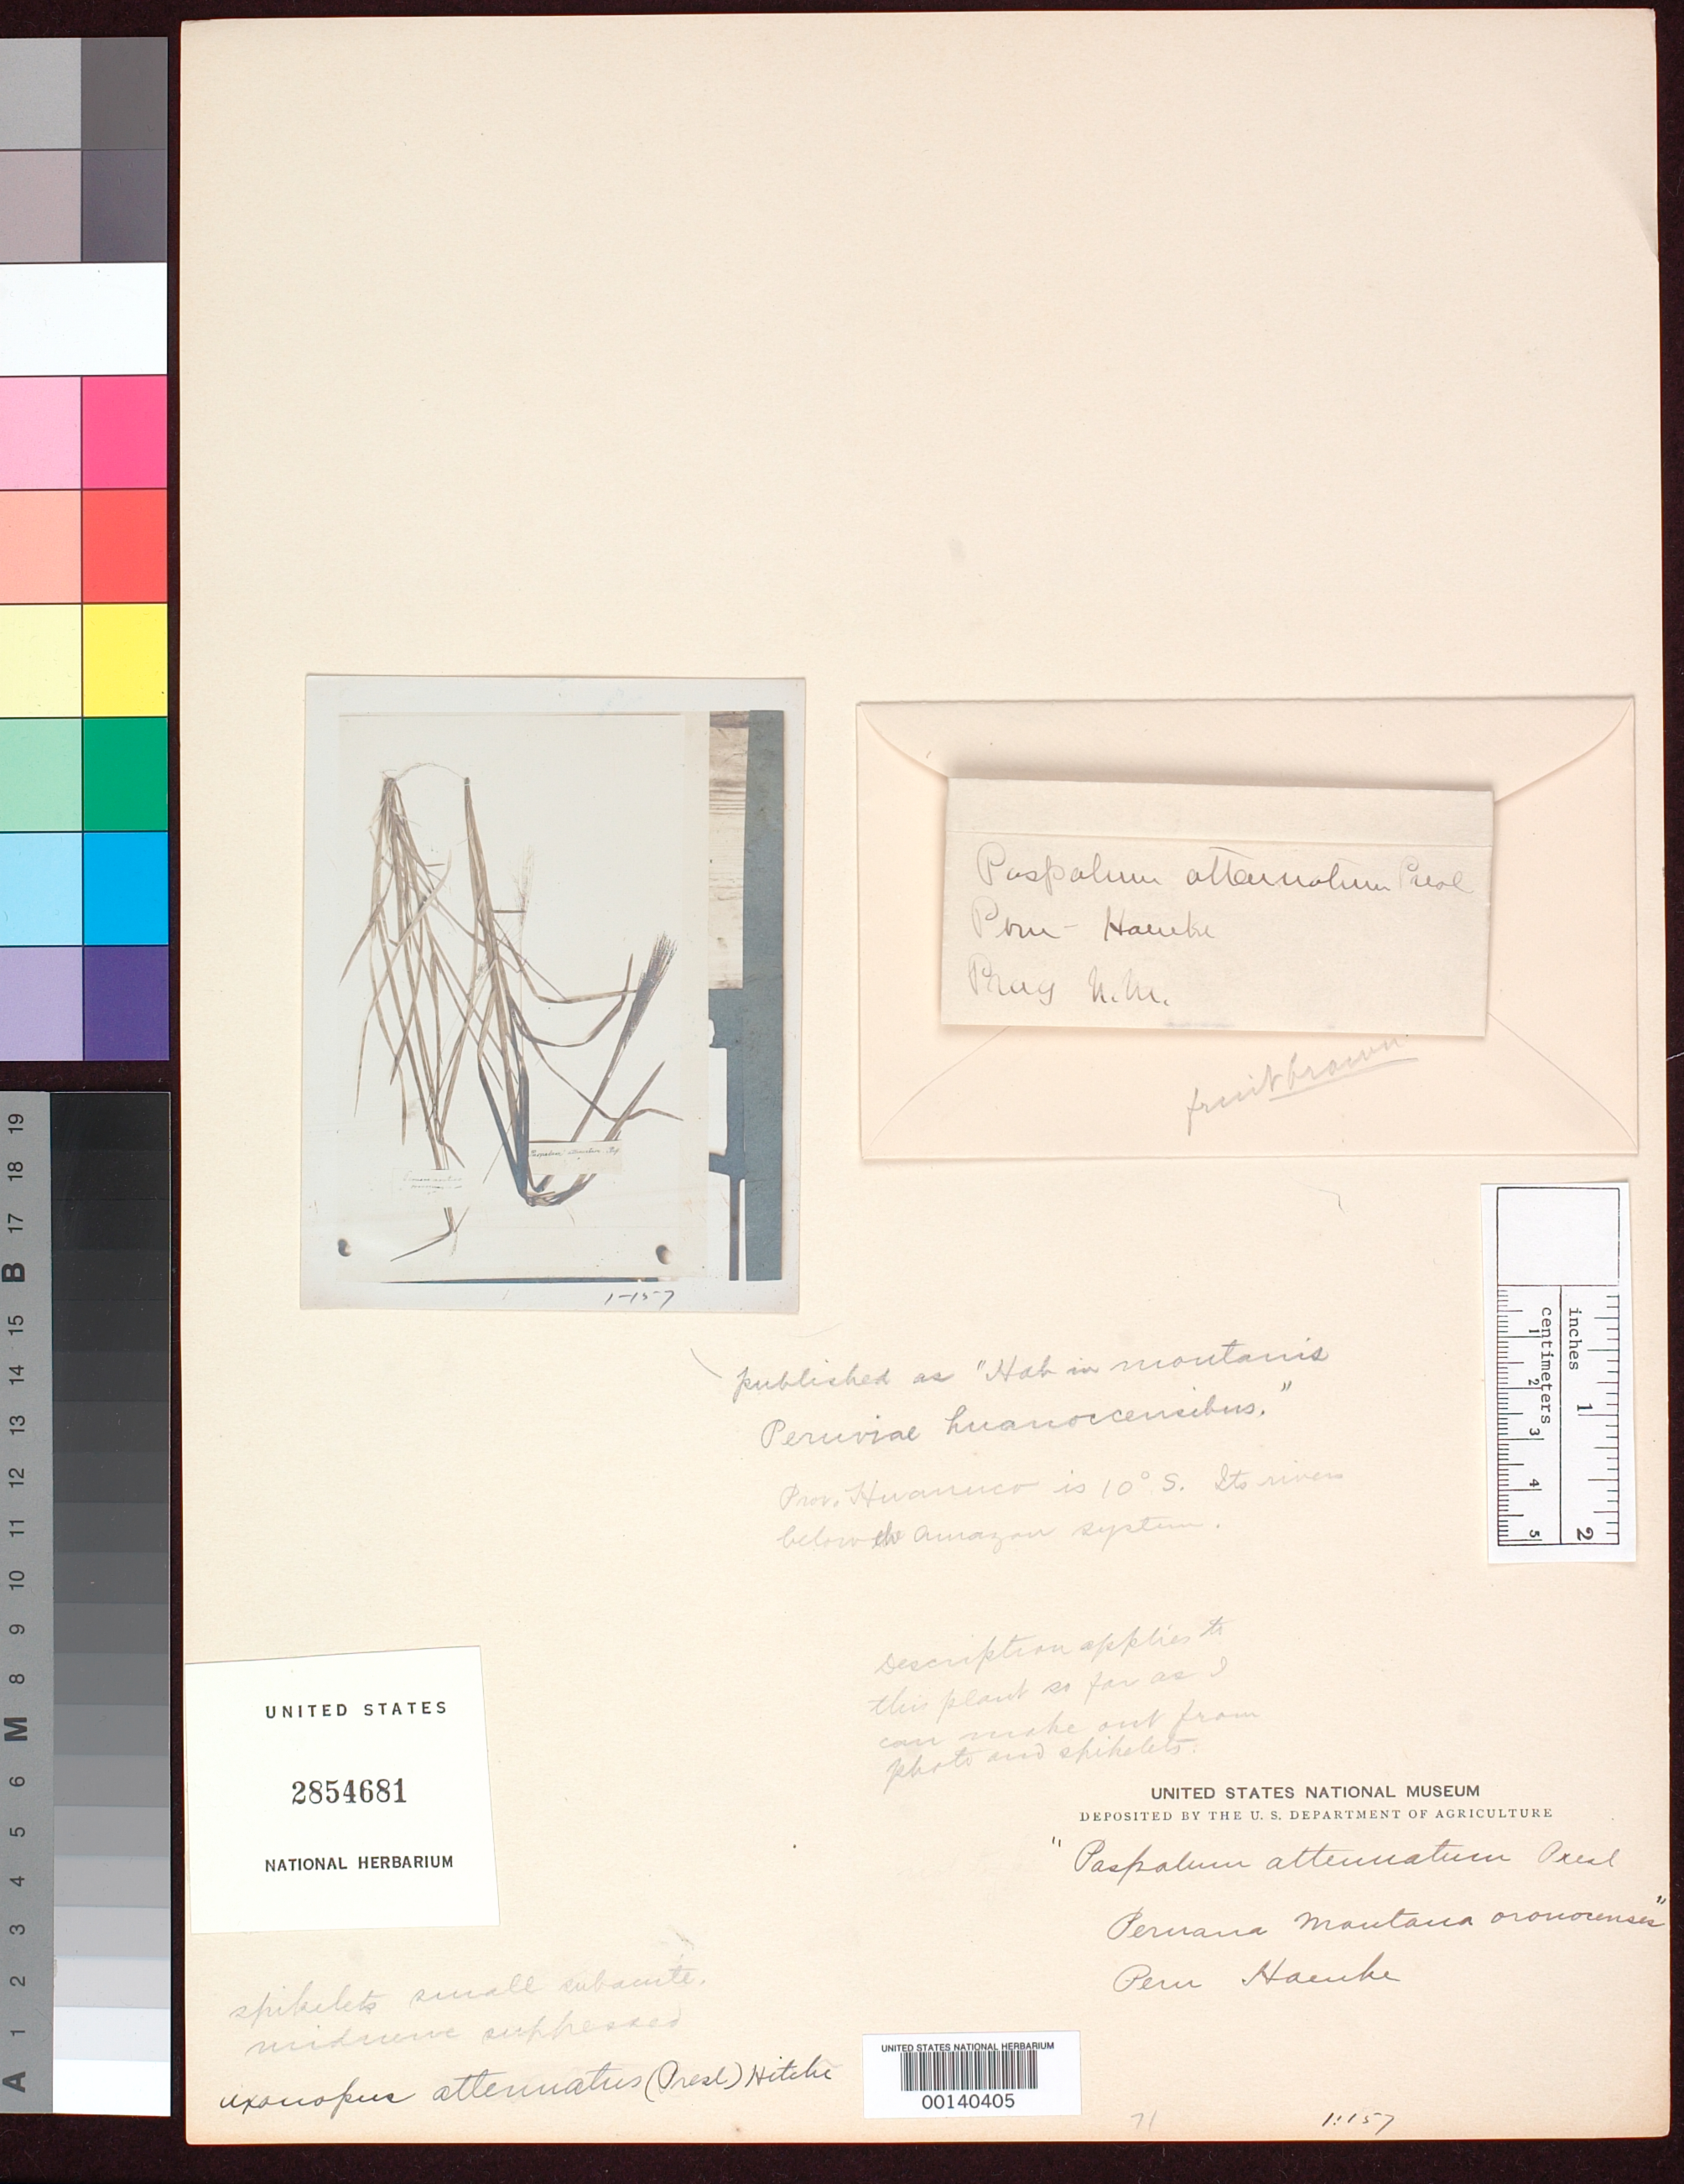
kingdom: Plantae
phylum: Tracheophyta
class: Liliopsida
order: Poales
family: Poaceae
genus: Paspalum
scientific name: Paspalum attenuatum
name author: J. Presl in C. Presl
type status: Type Fragment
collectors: T. P. X. Haenke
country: Peru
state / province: Huánuco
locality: mountains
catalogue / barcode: US 2854681